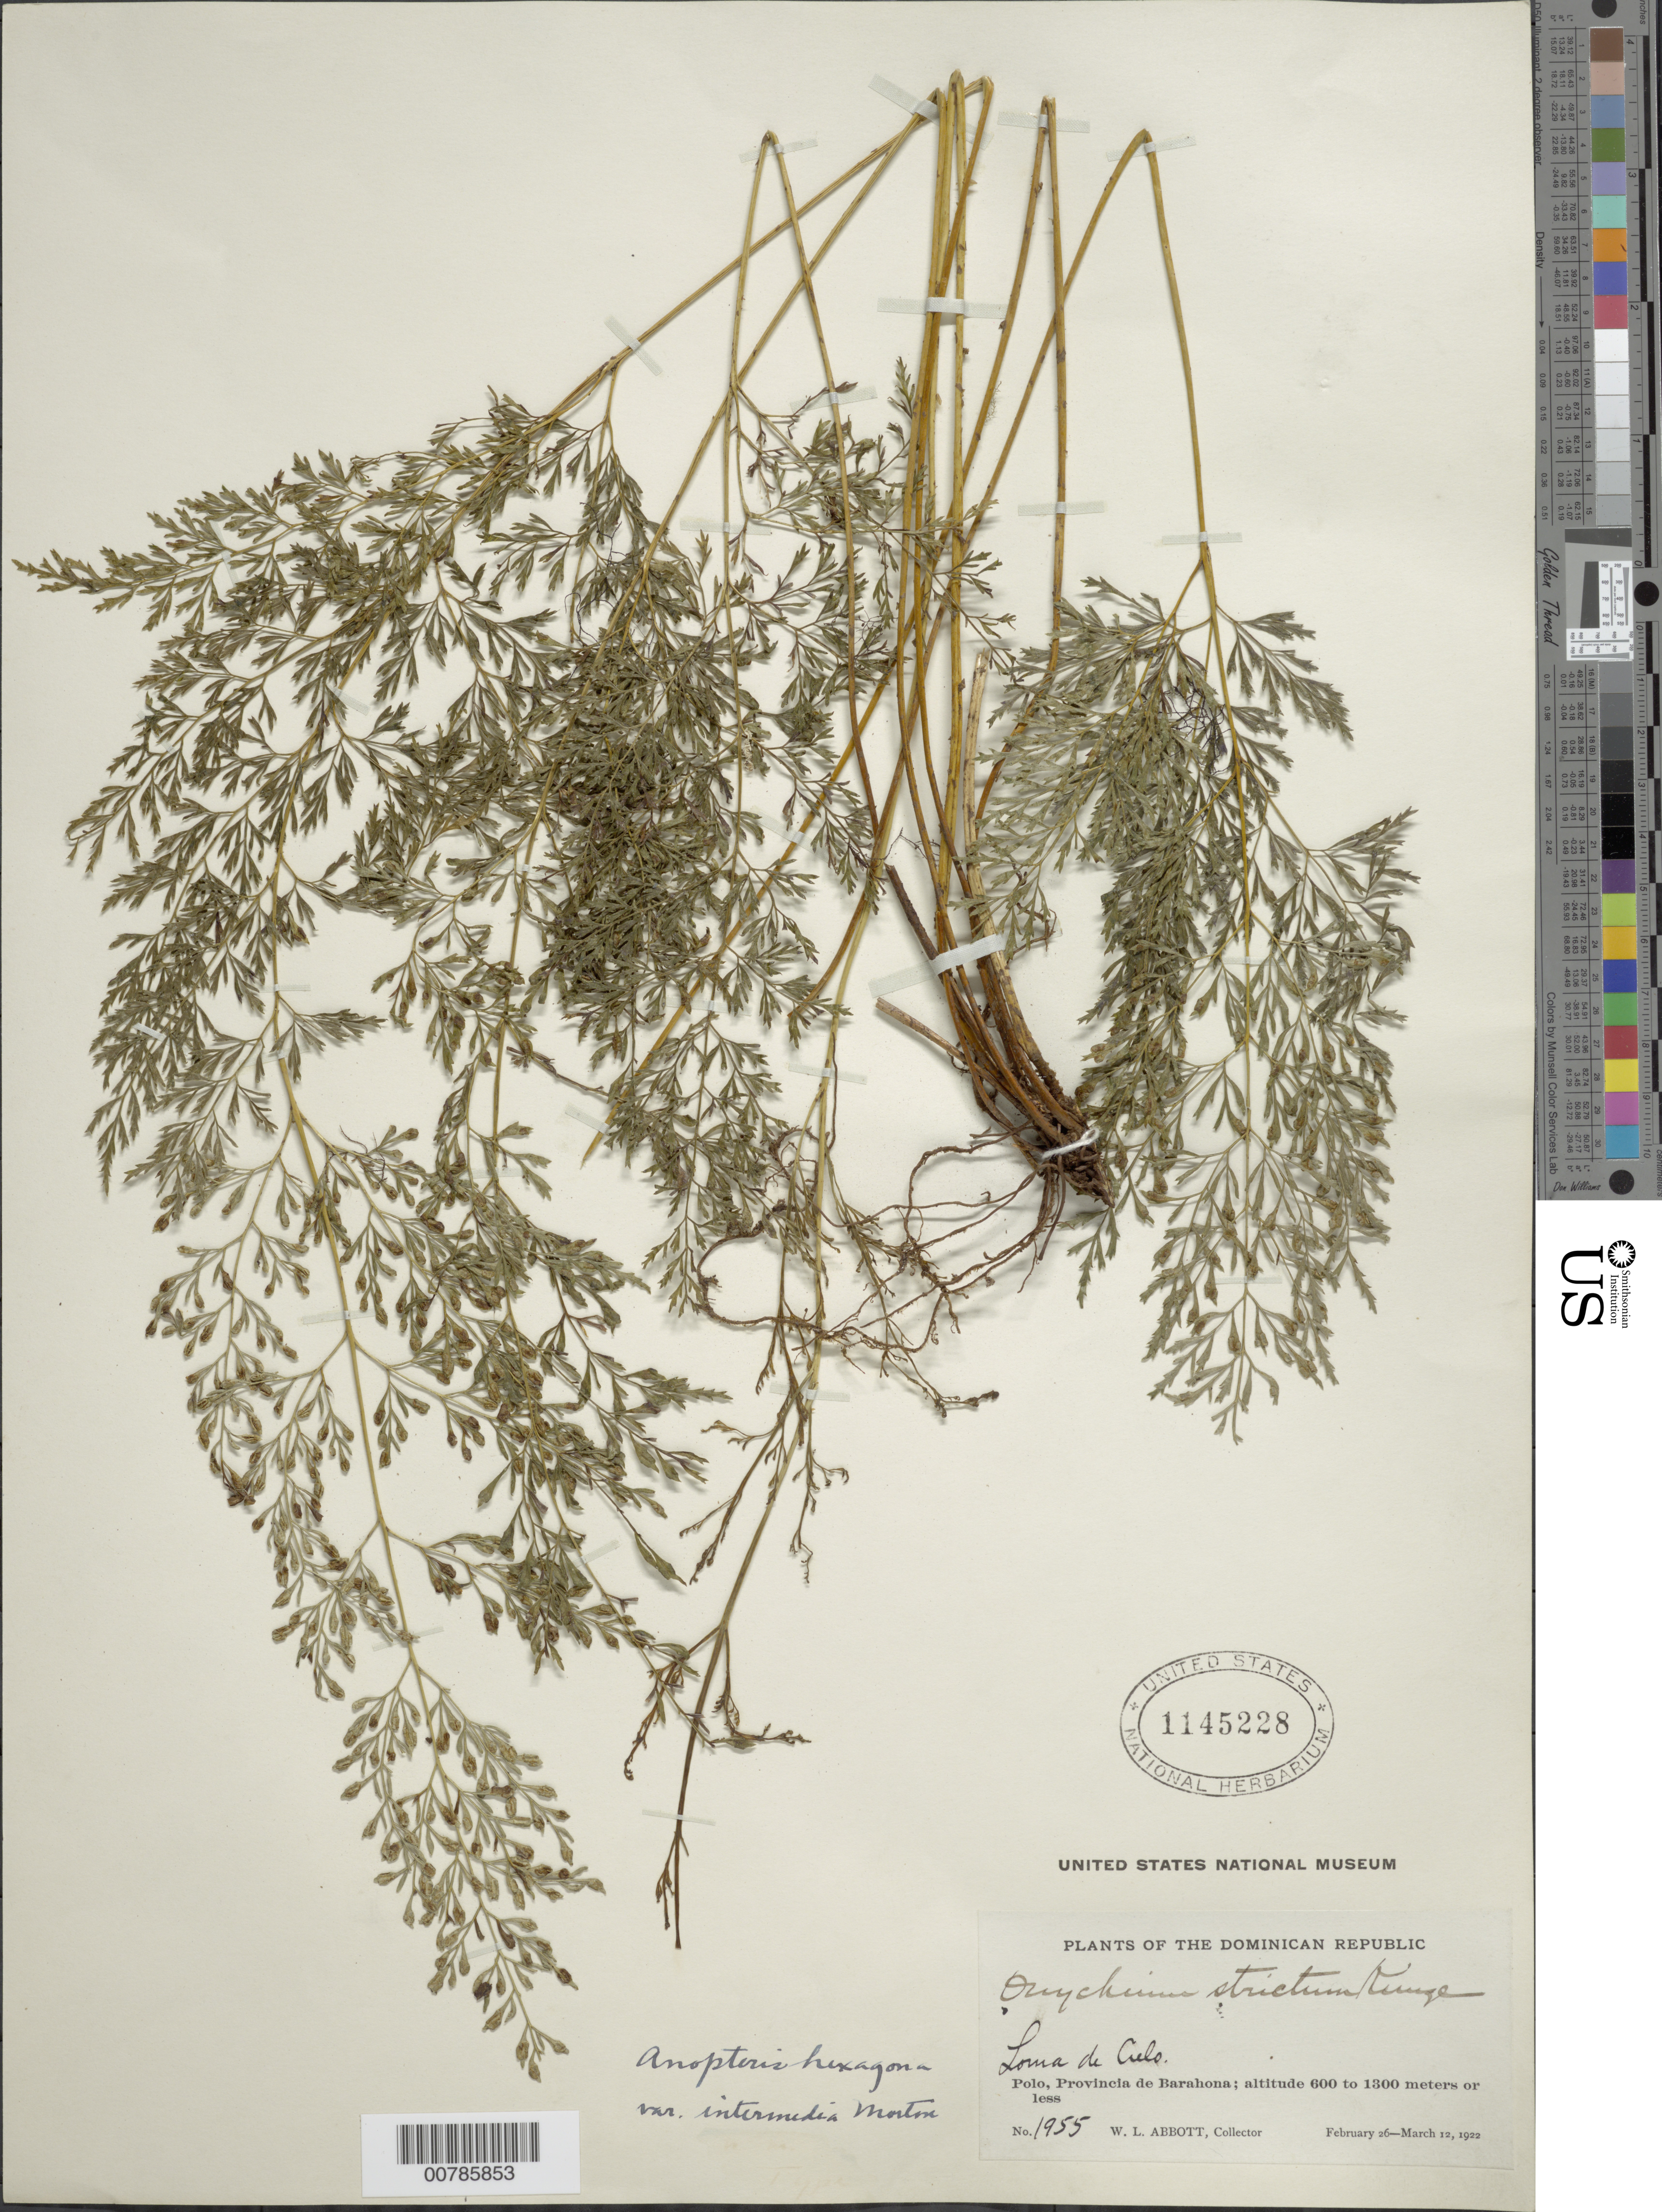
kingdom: Plantae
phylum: Tracheophyta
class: Polypodiopsida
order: Polypodiales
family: Pteridaceae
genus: Pteris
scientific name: Pteris hexagona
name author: (L.) Proctor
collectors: W. L. Abbott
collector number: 1955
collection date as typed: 26 Feb 1922 12 Mar 1922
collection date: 1922-02-26/1922-03-12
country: Dominican Republic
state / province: Barahona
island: Hispaniola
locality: Polo, Loma de Cielo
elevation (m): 600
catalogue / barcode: US 1145228